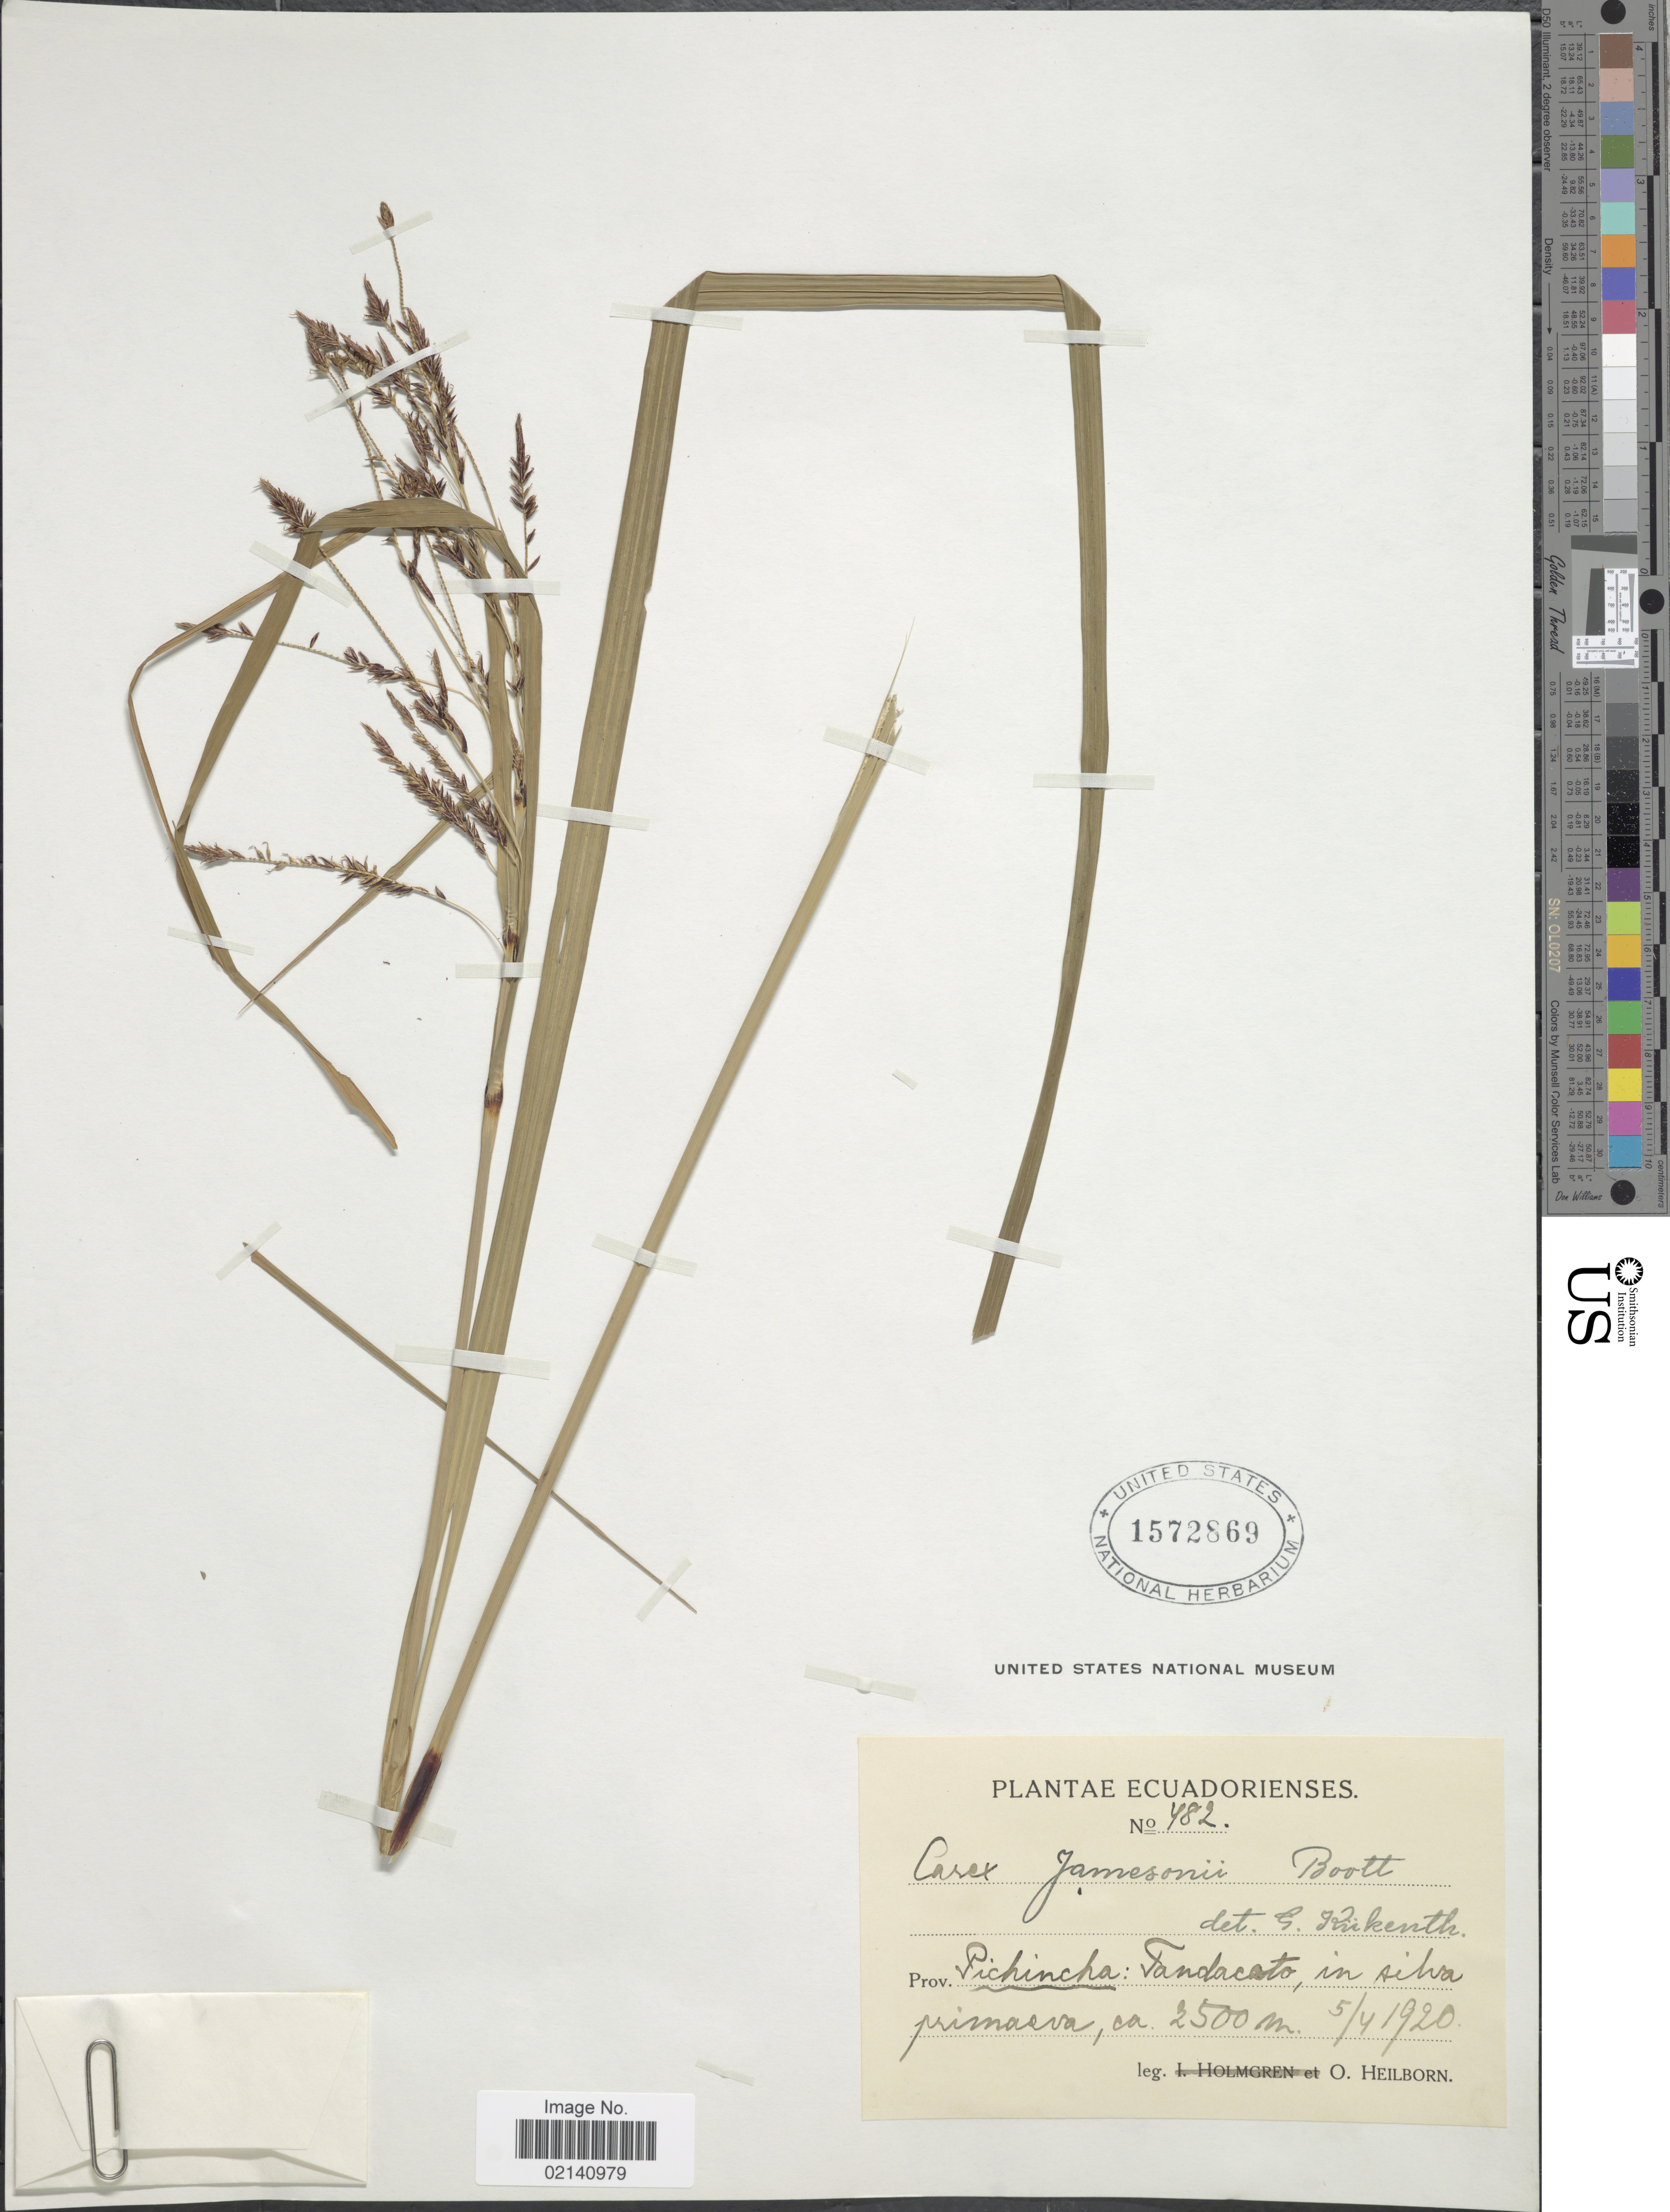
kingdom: Plantae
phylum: Tracheophyta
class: Liliopsida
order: Poales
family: Cyperaceae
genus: Carex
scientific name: Carex jamesonii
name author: Boott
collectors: O. Heilborn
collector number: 482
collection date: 1920-04-05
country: Ecuador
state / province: Pichincha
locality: Prov. Pichincha: Tandacato, in silva primasva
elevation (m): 2500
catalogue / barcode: US 1572869